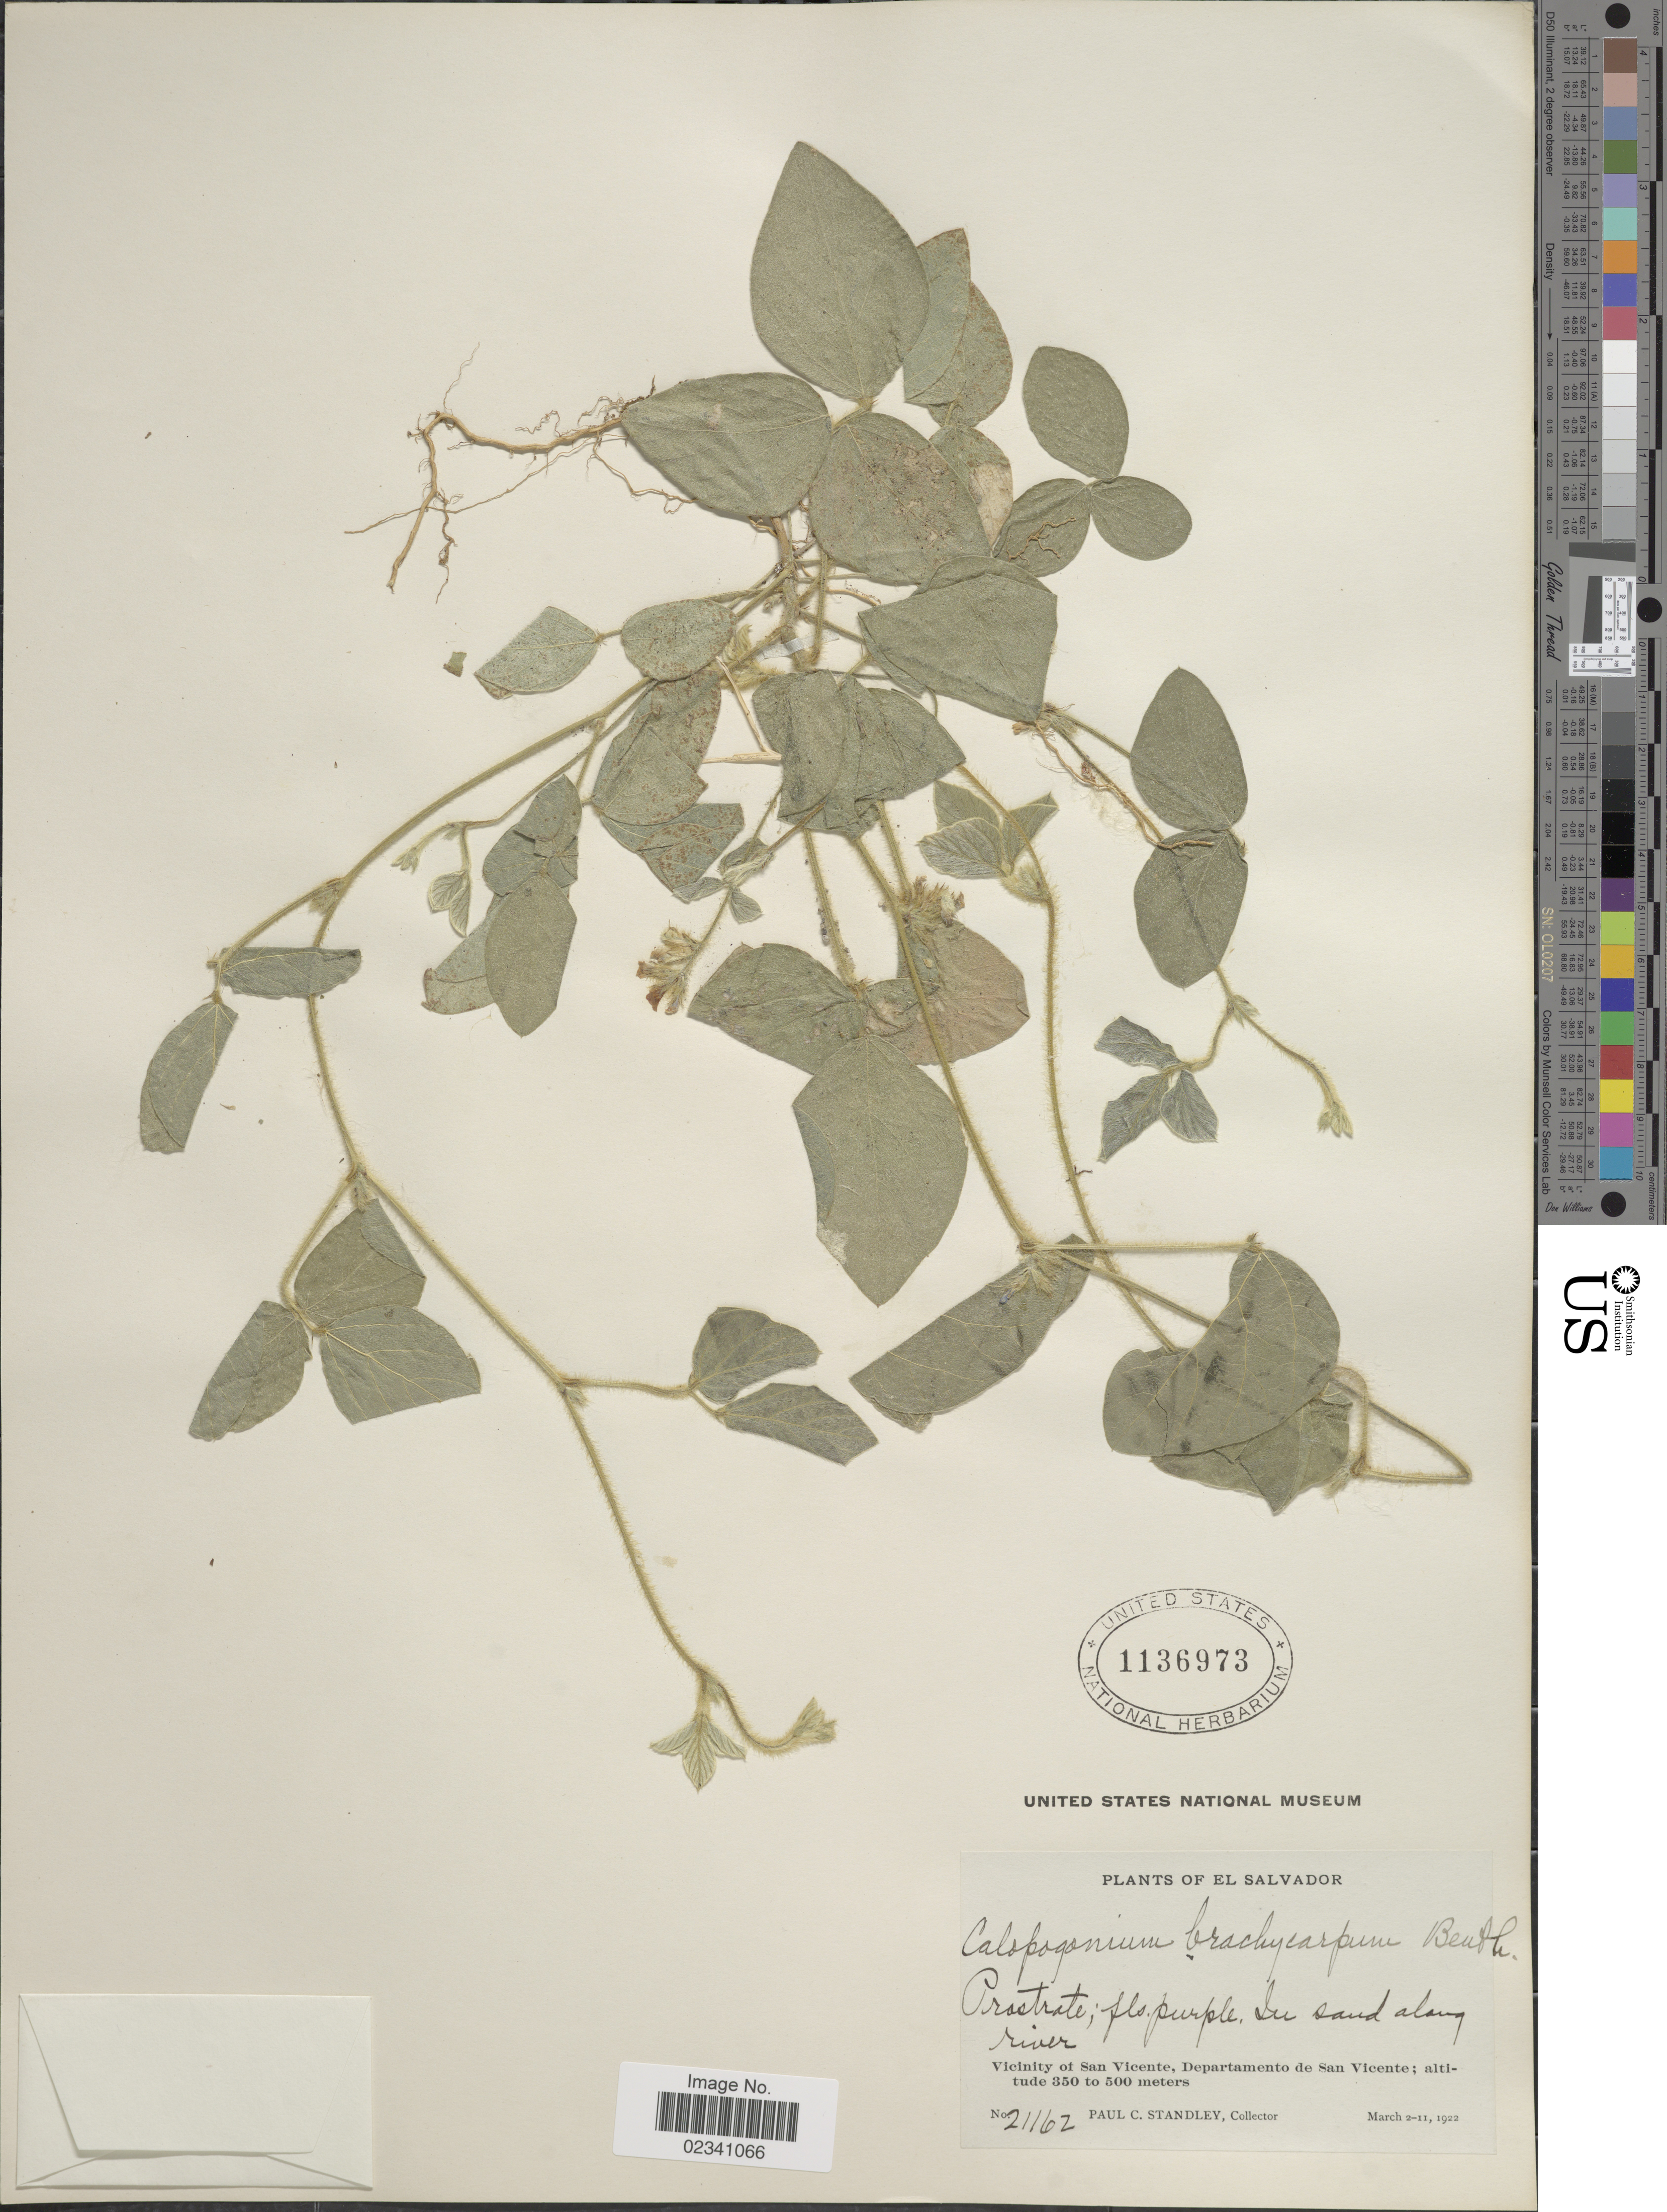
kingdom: Plantae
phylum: Tracheophyta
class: Magnoliopsida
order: Fabales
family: Fabaceae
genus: Calopogonium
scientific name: Calopogonium mucunoides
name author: Desv.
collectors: P. C. Standley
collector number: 21162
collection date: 1922-03-02/1922-03-11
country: El Salvador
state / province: San Vincente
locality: In sand along river, Vicinity of San Vicente, Departamento de San Vicente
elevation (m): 350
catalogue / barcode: US 1136973